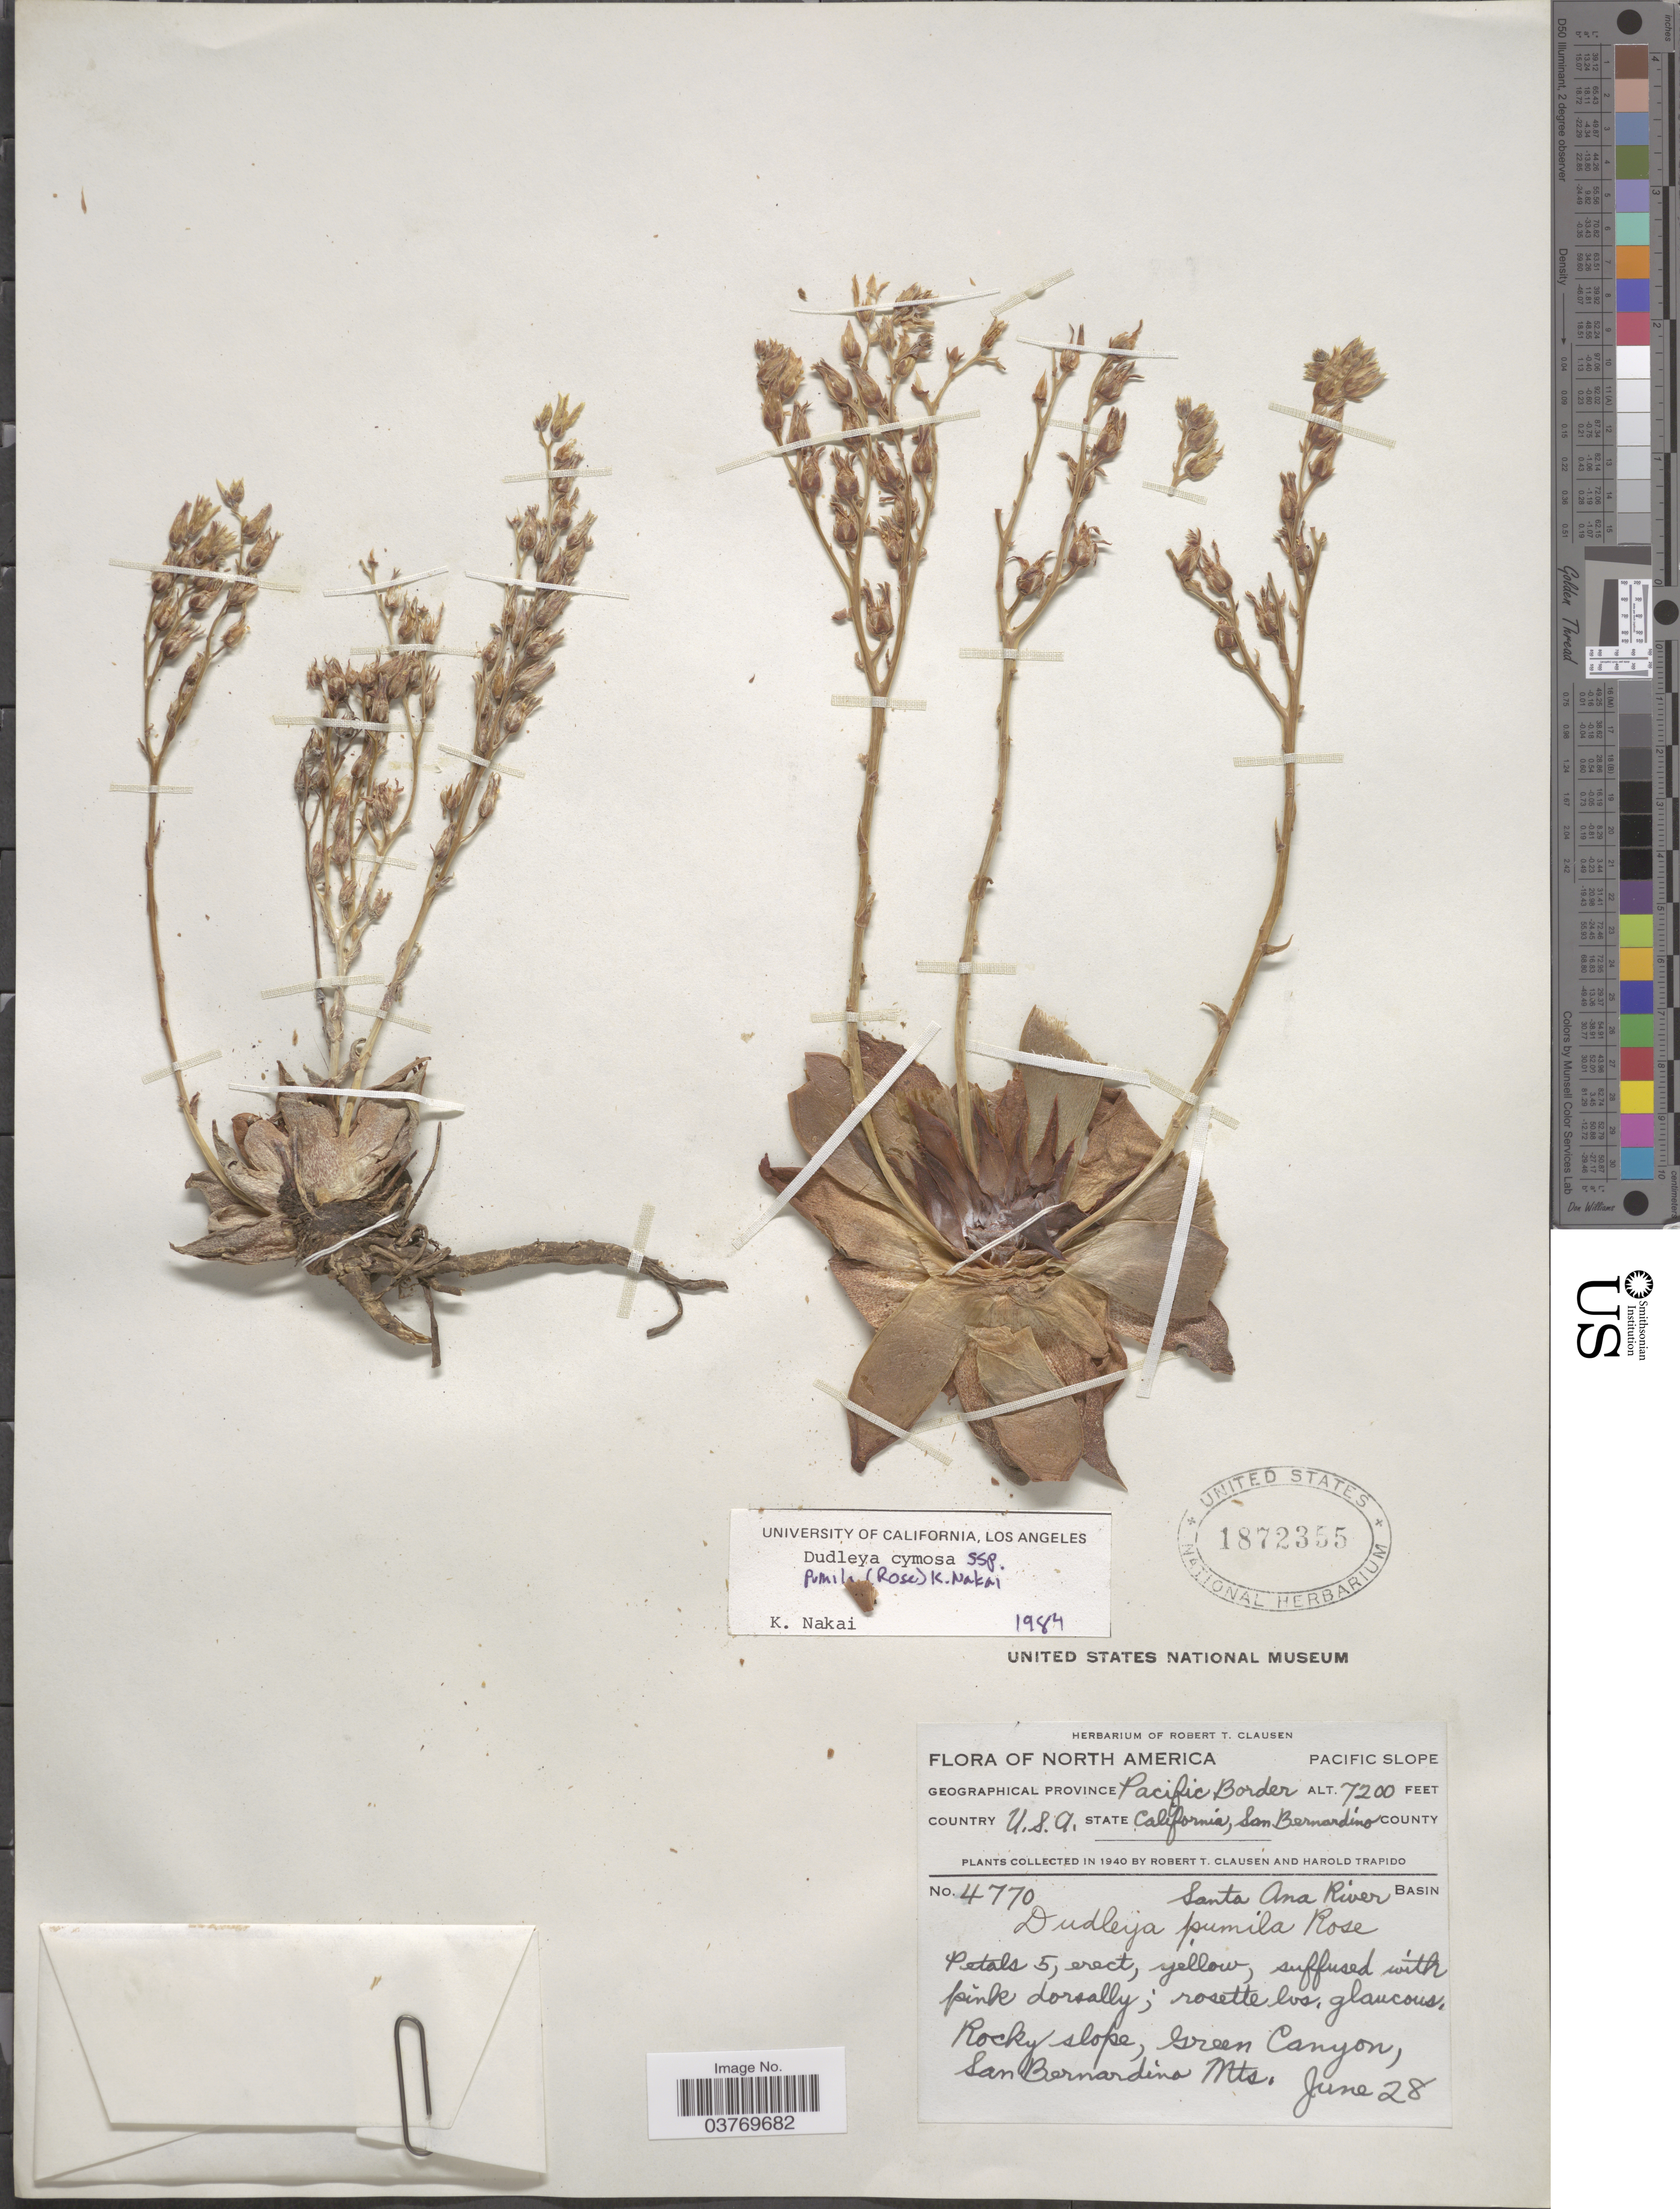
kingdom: Plantae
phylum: Tracheophyta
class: Magnoliopsida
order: Saxifragales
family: Crassulaceae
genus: Dudleya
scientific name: Dudleya cymosa subsp. pumila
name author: (Rose) K.M. Nakai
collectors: R. T. Clausen & H. Trapido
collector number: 4770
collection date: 1940-06-28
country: United States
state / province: California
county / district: San Bernardino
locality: North America. Pacific Slope. Geographical Province Pacific Border. San Bernardino County. Santa Ana River Basin. Green Canyon, San Bernardino Mts.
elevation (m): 2195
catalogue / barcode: US 1872355